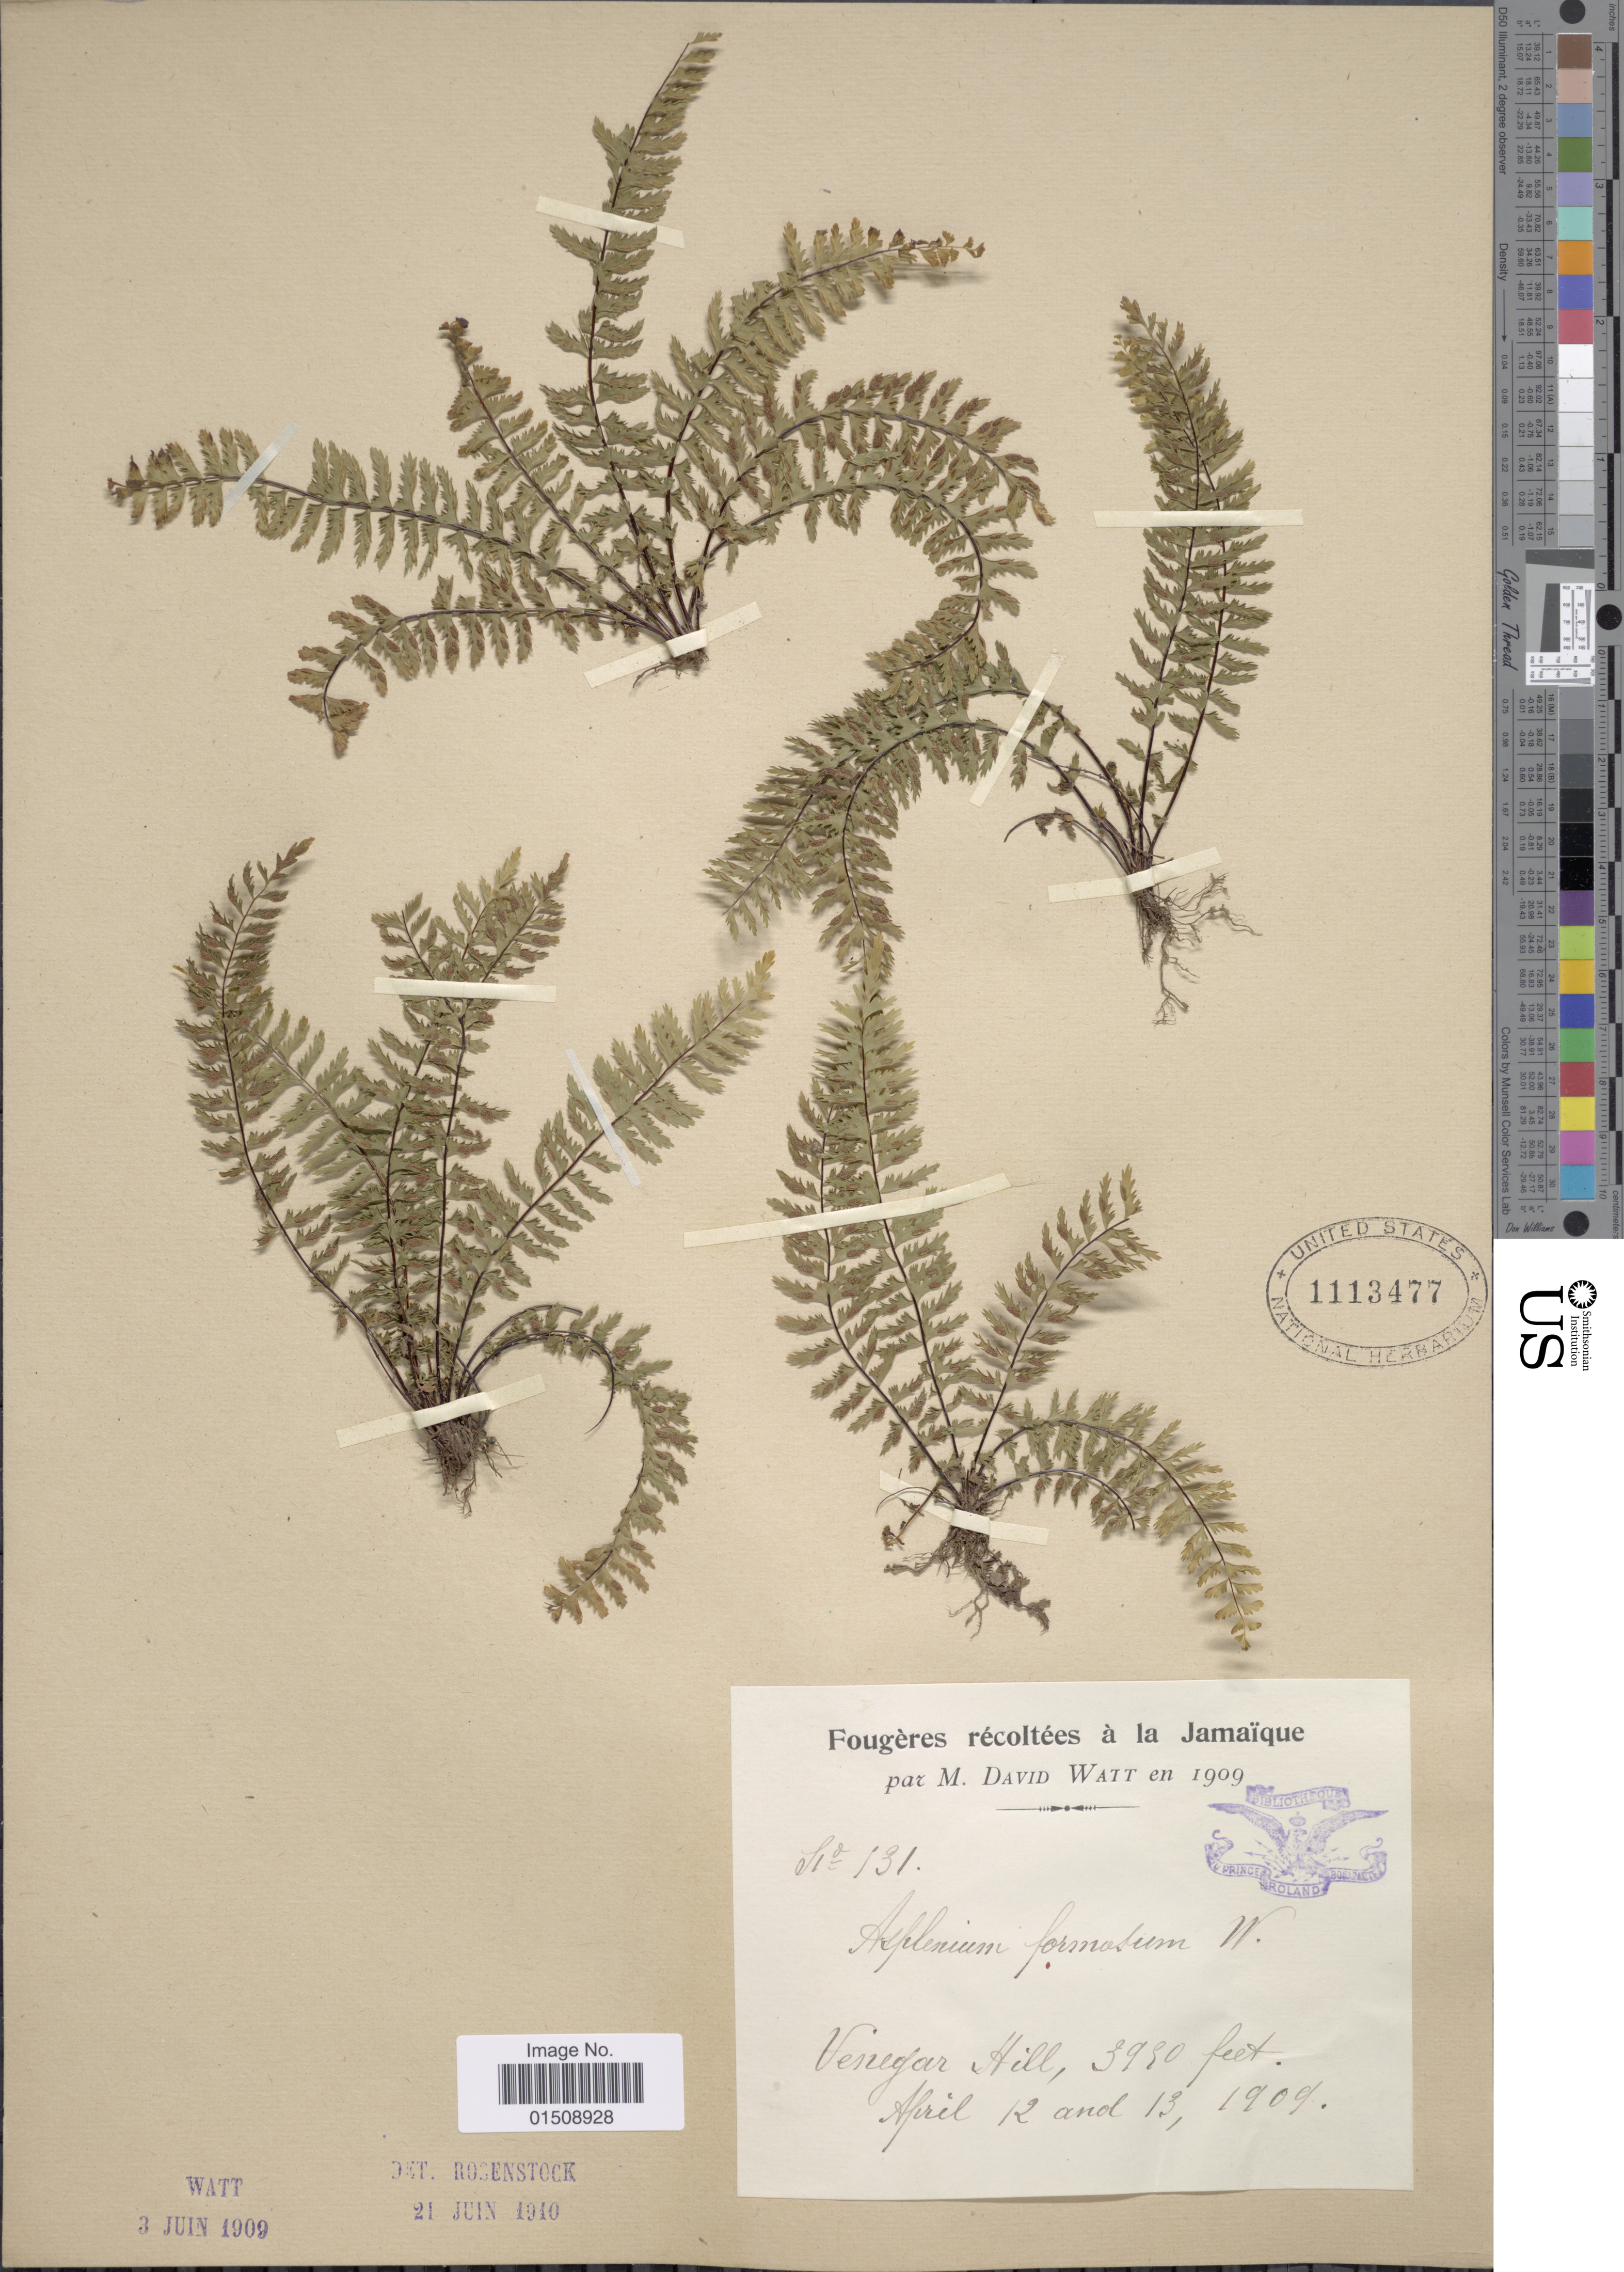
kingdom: Plantae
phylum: Tracheophyta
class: Polypodiopsida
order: Polypodiales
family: Aspleniaceae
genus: Asplenium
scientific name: Asplenium formosum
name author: Willd.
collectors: M. Watt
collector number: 131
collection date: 1909-04-12/1909-04-13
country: Jamaica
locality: Jamaique, Vinegar Hill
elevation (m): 1213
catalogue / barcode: US 1113477